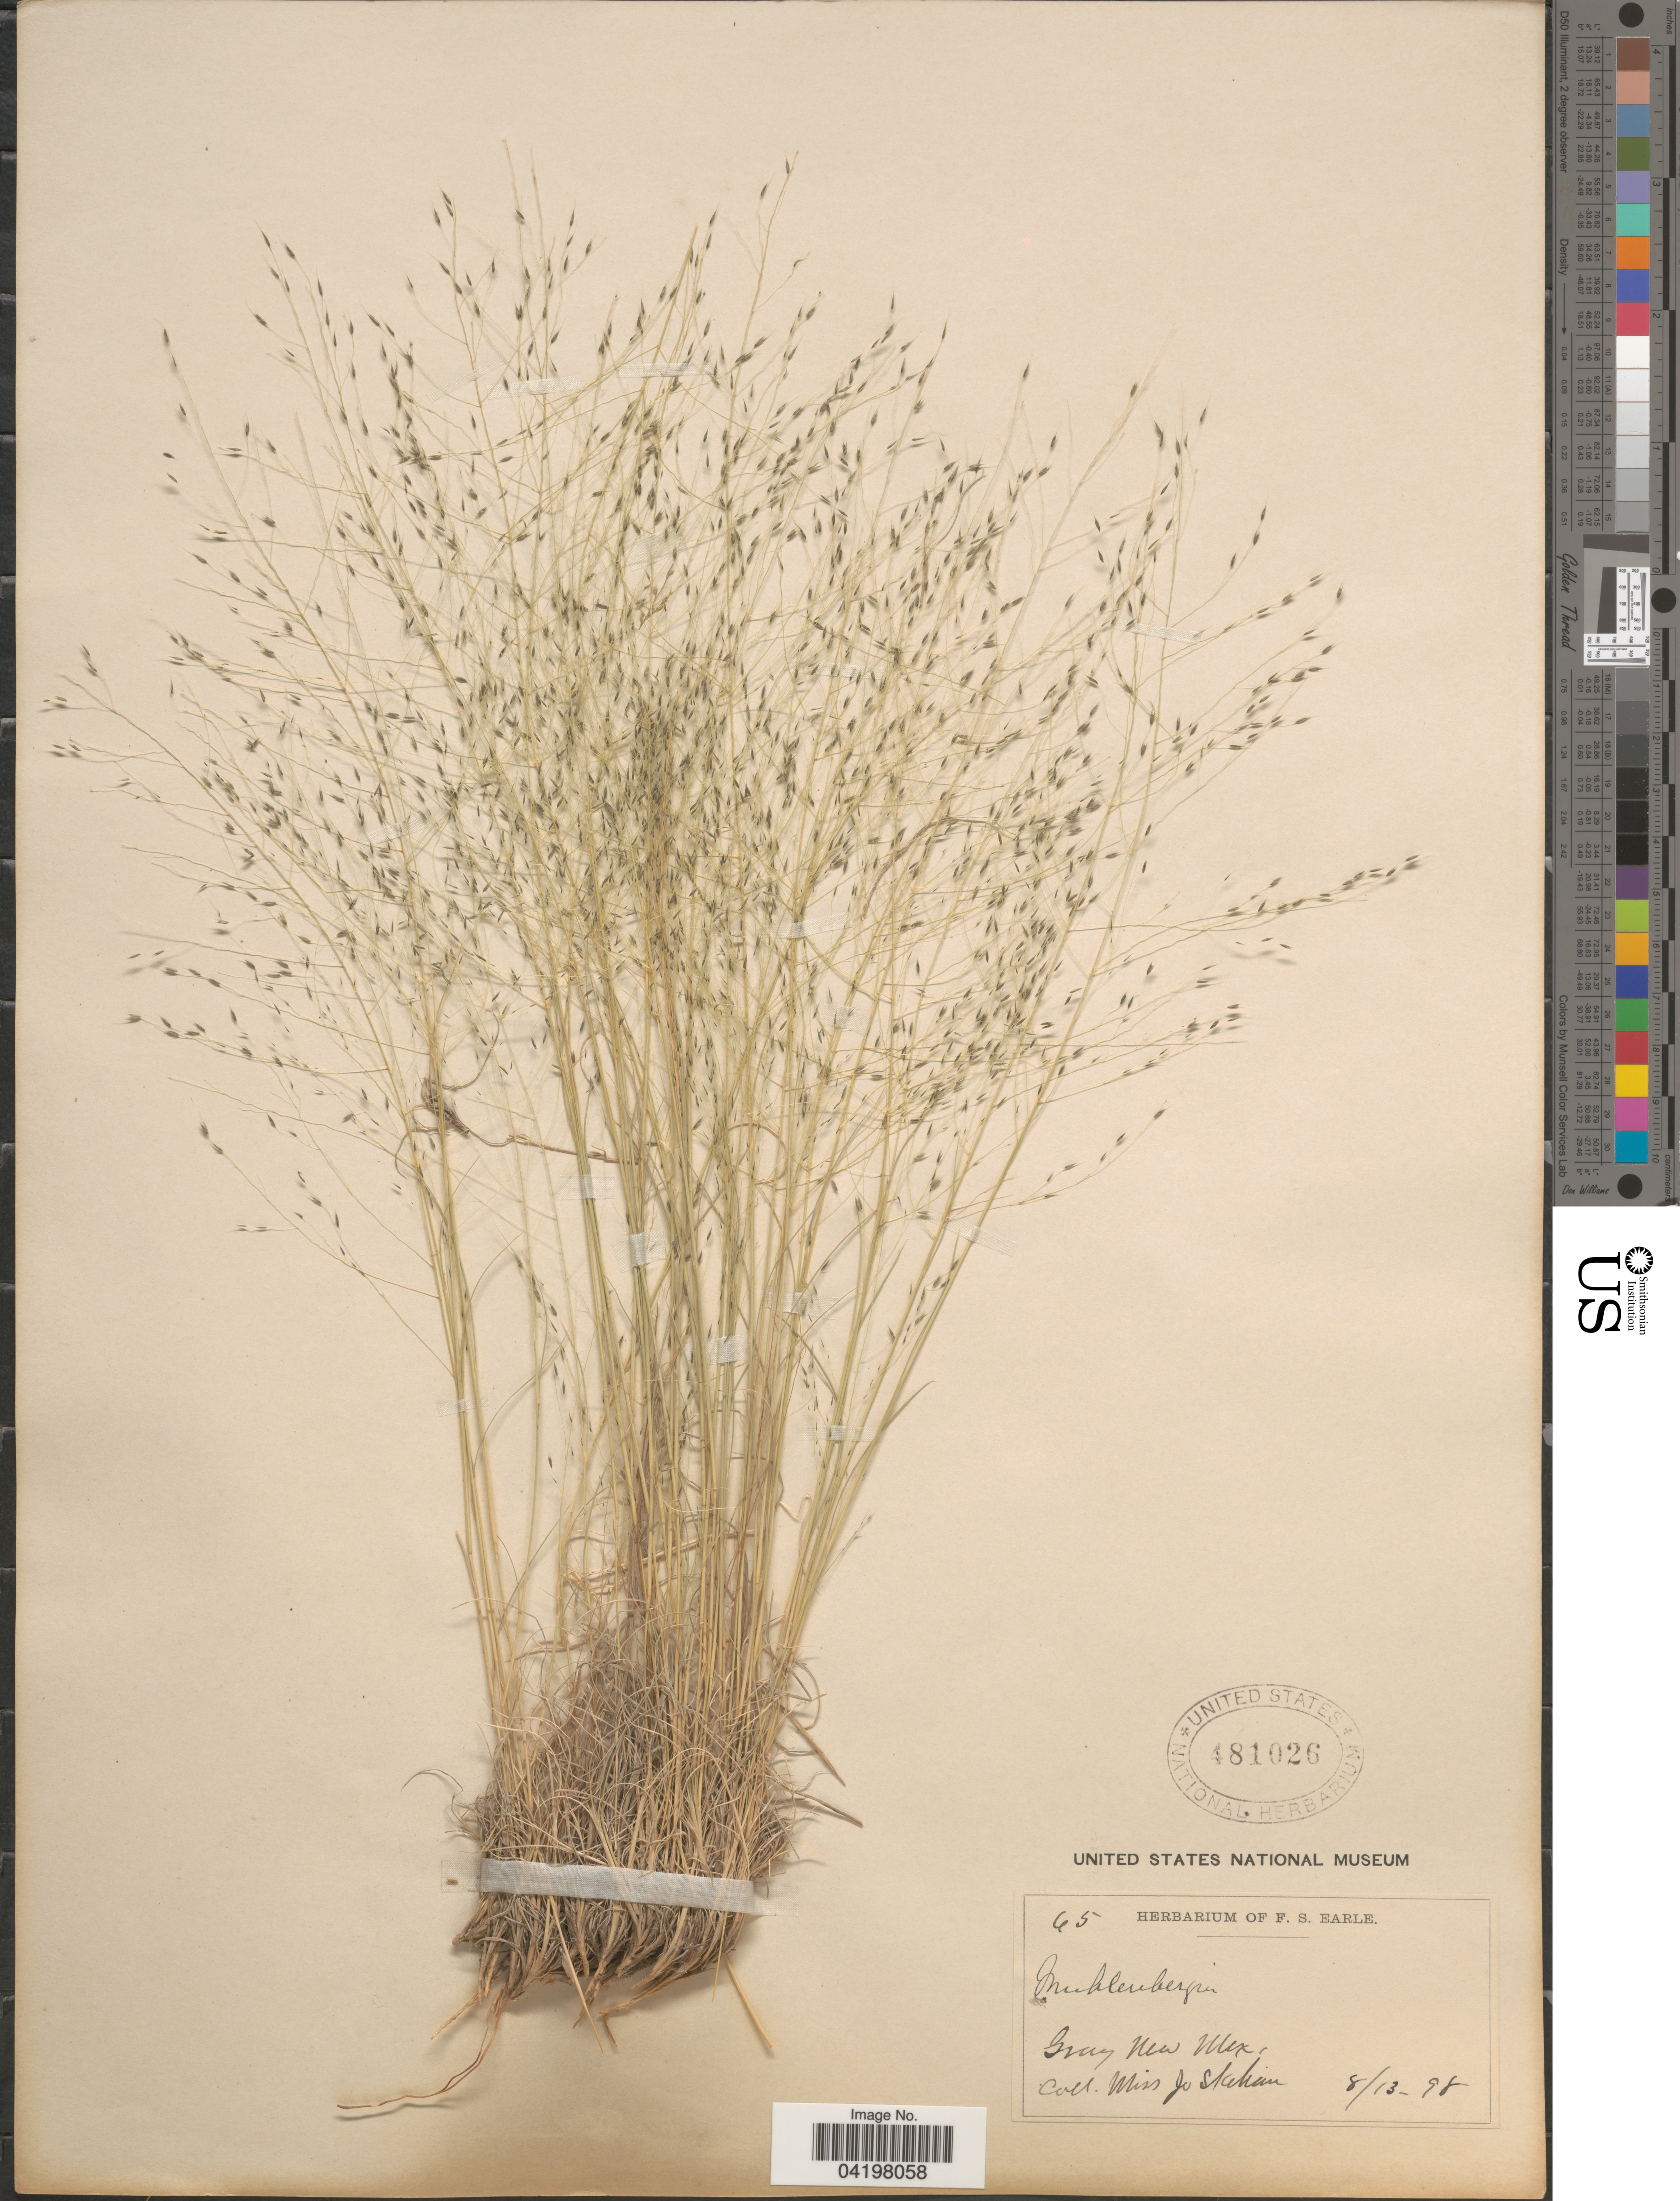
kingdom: Plantae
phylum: Tracheophyta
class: Liliopsida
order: Poales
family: Poaceae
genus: Muhlenbergia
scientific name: Muhlenbergia torreyi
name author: (Kunth) Hitchc. ex Bush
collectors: J. Skehan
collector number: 65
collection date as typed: Transcribed d/m/y: 13/8/98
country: United States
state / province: New Mexico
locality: Gray.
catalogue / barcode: US 481026